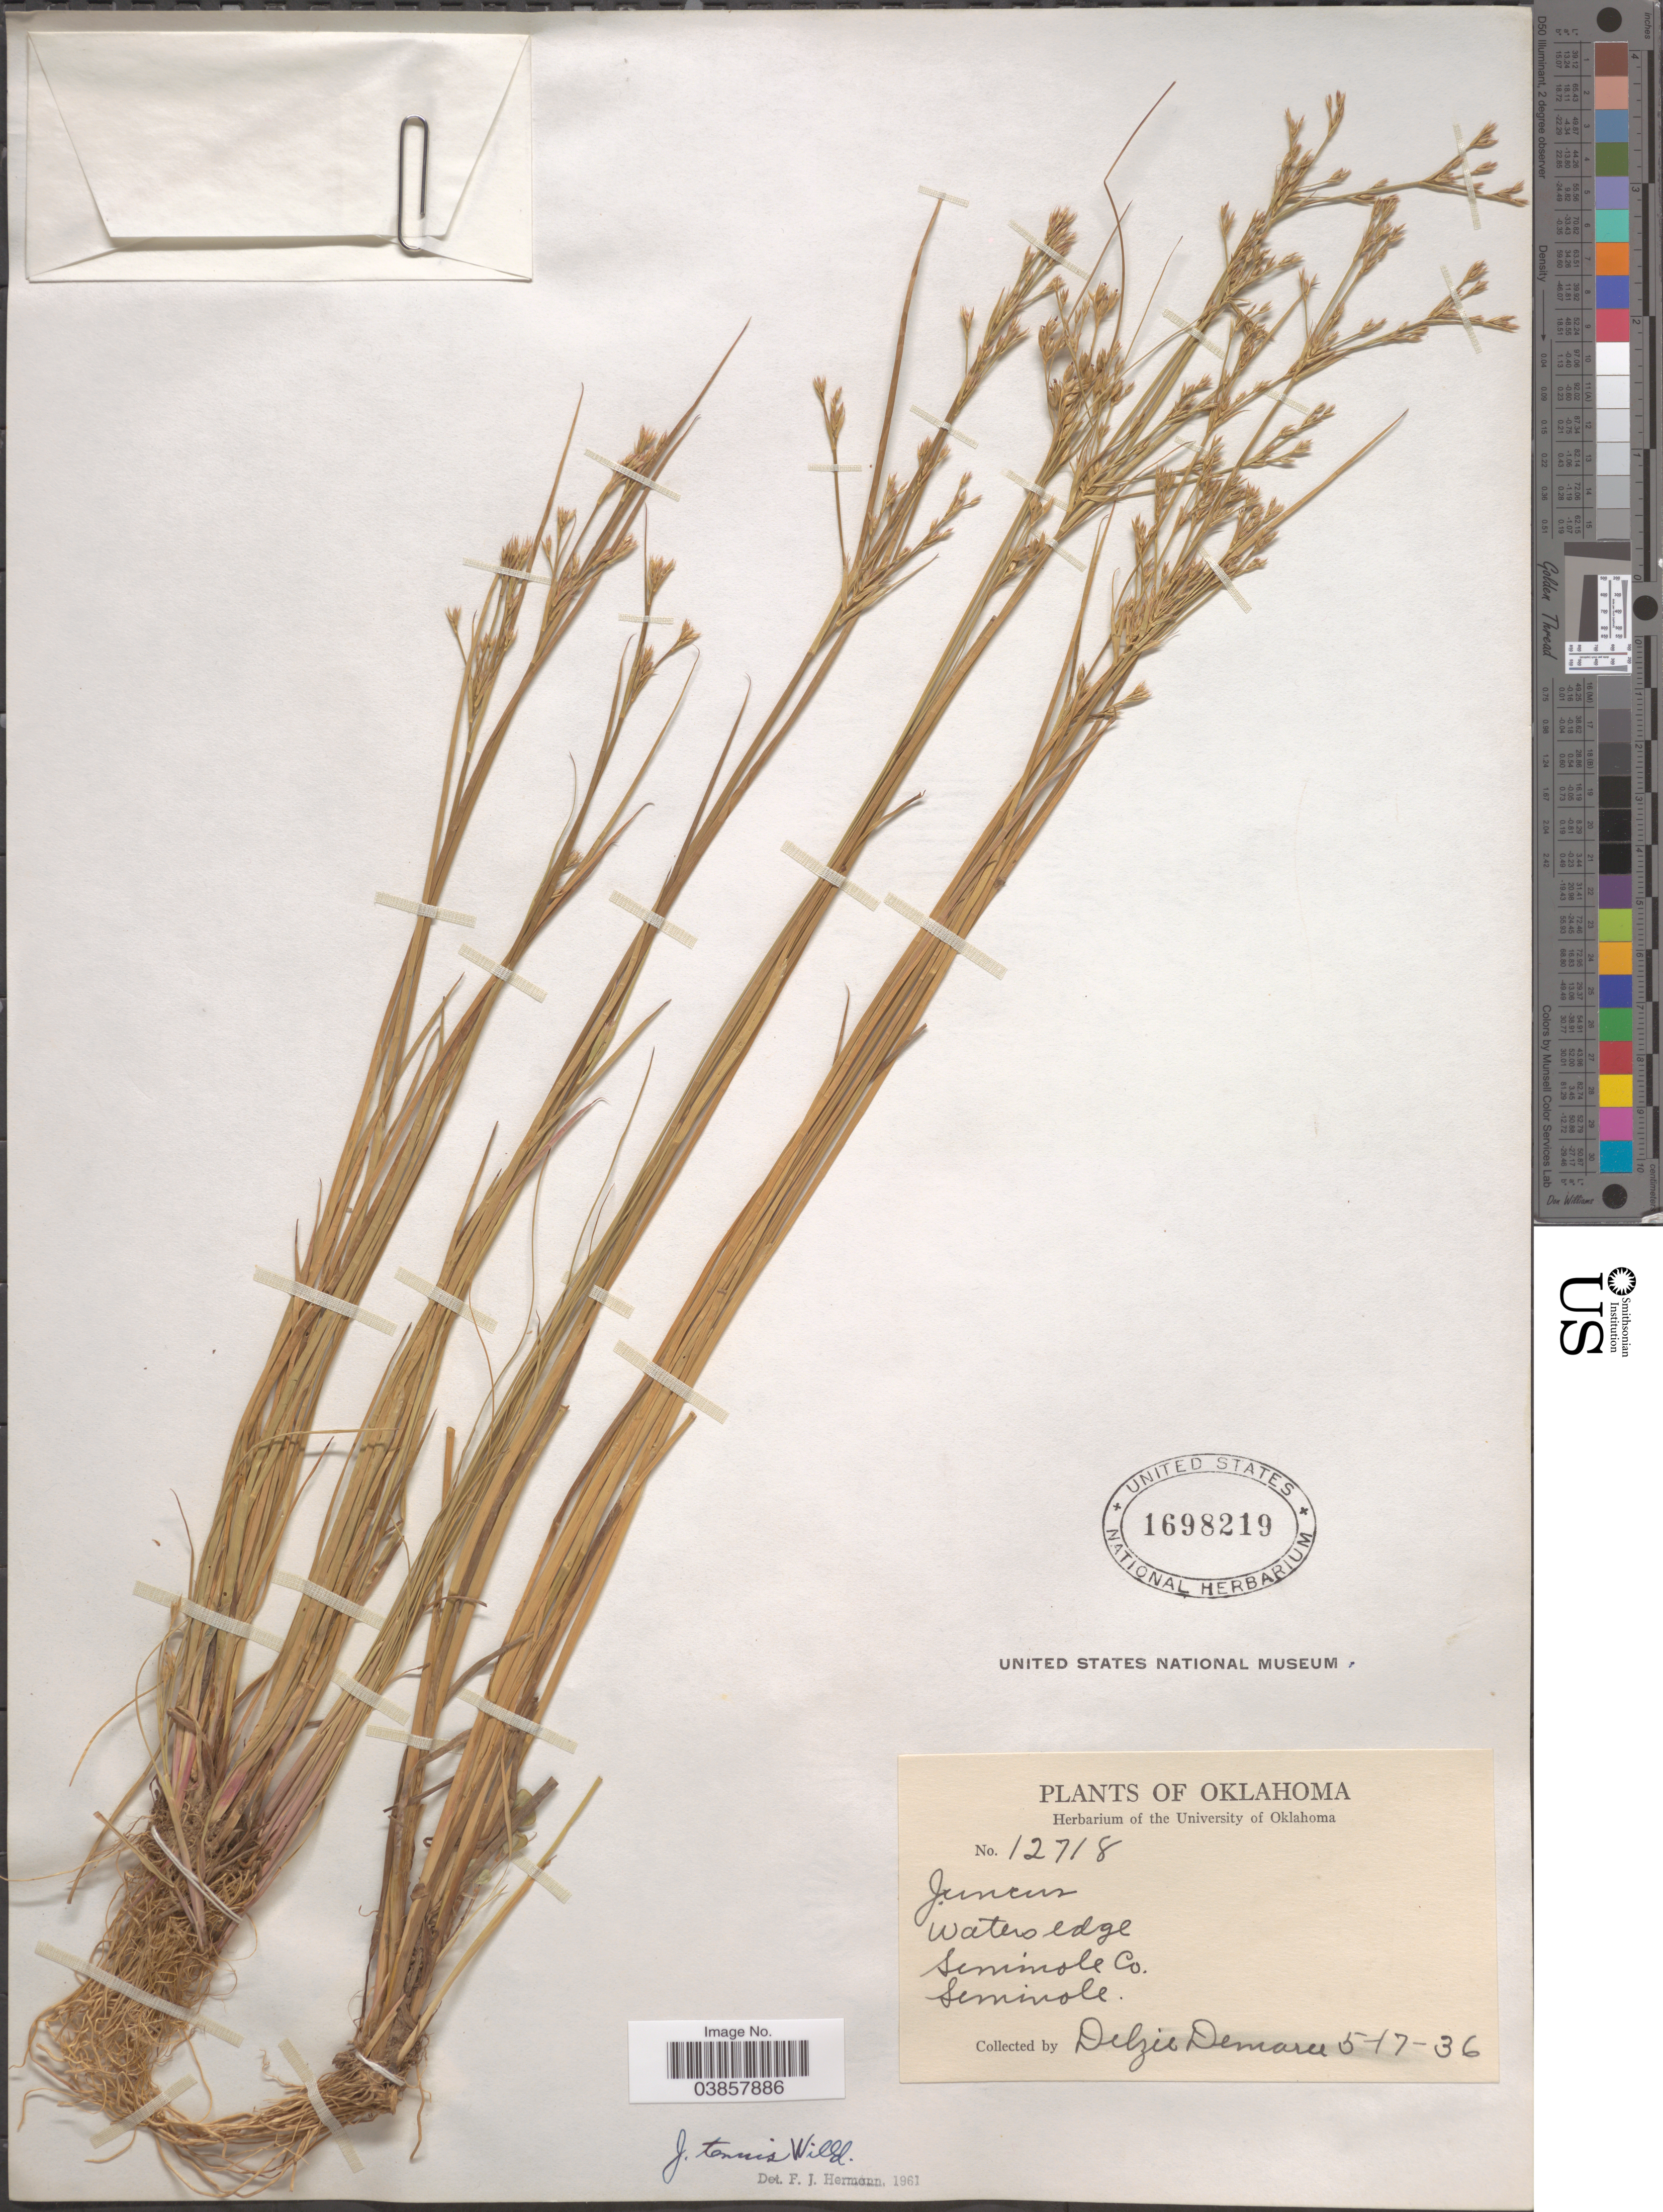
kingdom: Plantae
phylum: Tracheophyta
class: Liliopsida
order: Poales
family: Juncaceae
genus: Juncus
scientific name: Juncus tenuis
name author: Willd.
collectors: D. Demaree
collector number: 12718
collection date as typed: Transcribed d/m/y: 19/5/36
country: United States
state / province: Oklahoma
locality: Seminole Co. Seminole.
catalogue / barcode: US 1698219